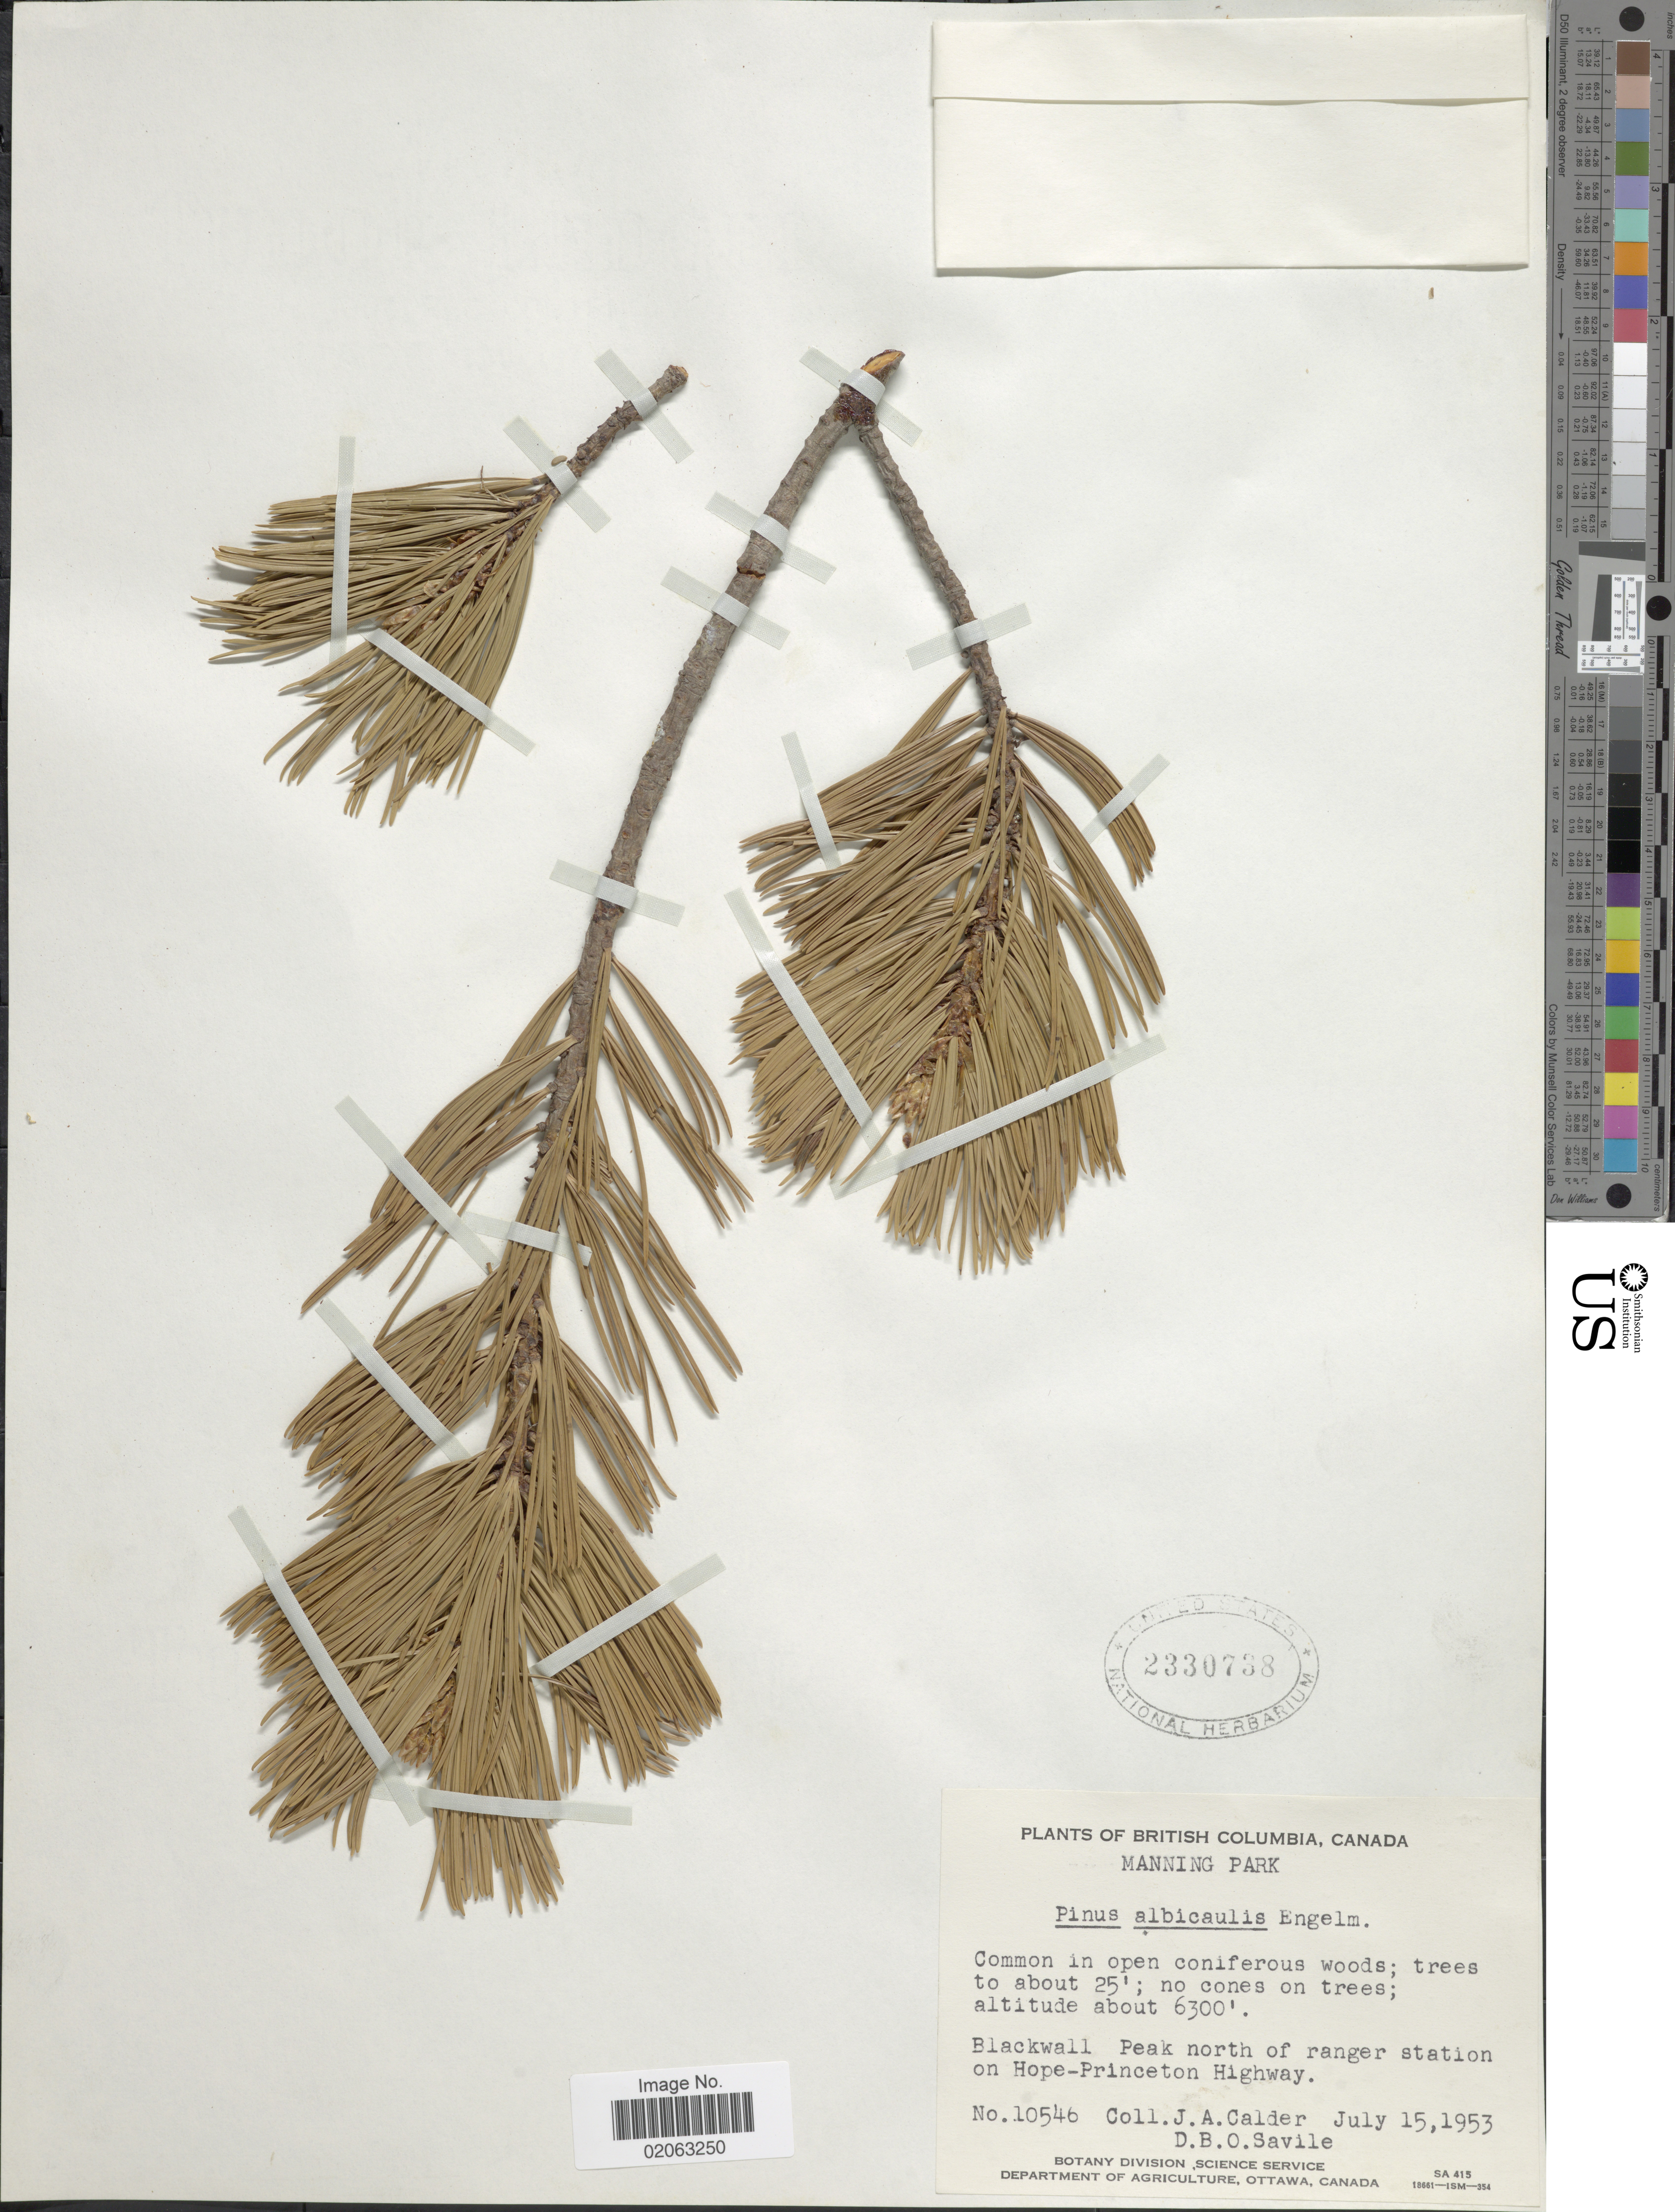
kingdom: Plantae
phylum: Tracheophyta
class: Pinopsida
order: Pinales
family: Pinaceae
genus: Pinus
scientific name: Pinus albicaulis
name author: Engelm.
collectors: J. A. Calder & D. Savile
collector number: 10546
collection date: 1953-07-15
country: Canada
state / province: British Columbia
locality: Manning Park, Blackwall Peak north of ranger station on Hope-Princeton Highway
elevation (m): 1920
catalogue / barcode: US 2330738